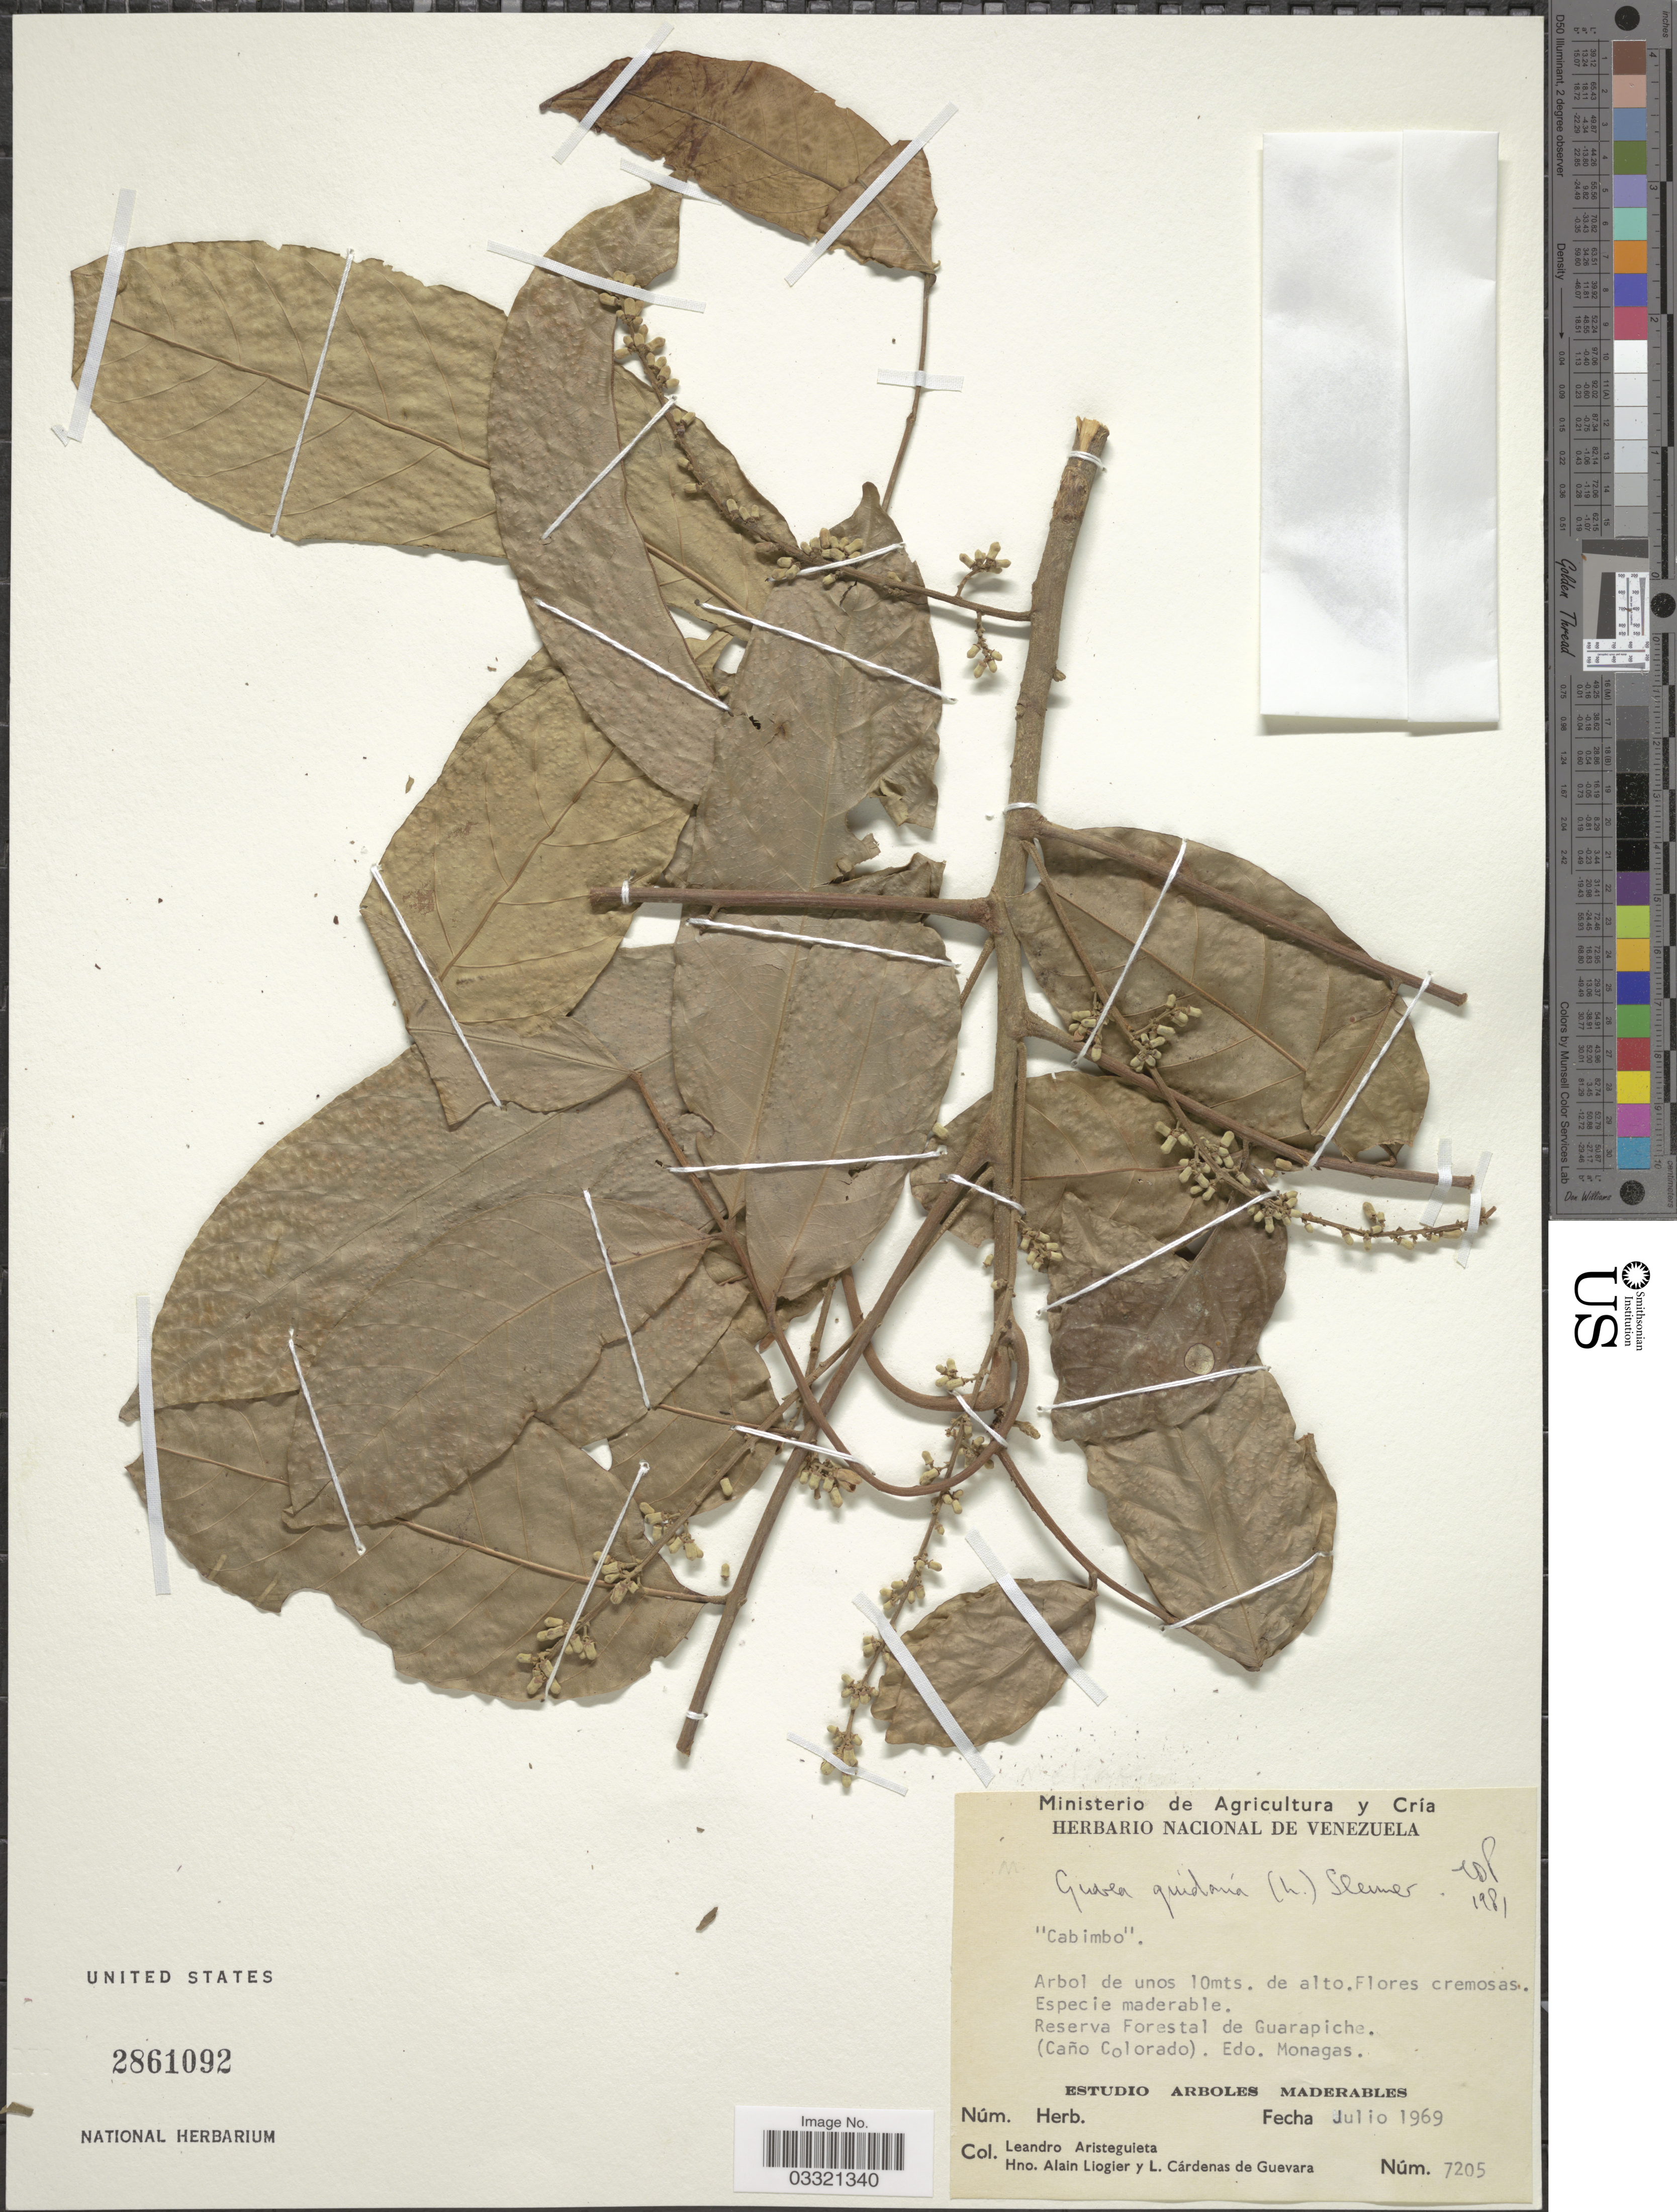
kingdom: Plantae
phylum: Tracheophyta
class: Magnoliopsida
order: Sapindales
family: Meliaceae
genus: Guarea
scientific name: Guarea guidonia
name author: (L.) Sleumer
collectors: L. Aristeguieta, A. H. Liogier & L. De Guevara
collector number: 7205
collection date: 1969-07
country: Venezuela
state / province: Monagas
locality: Reserva Forestal de Guarapiche. (Caño Colorado). Estudio Arboles Maderables. [unsure placement]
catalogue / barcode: US 2861092